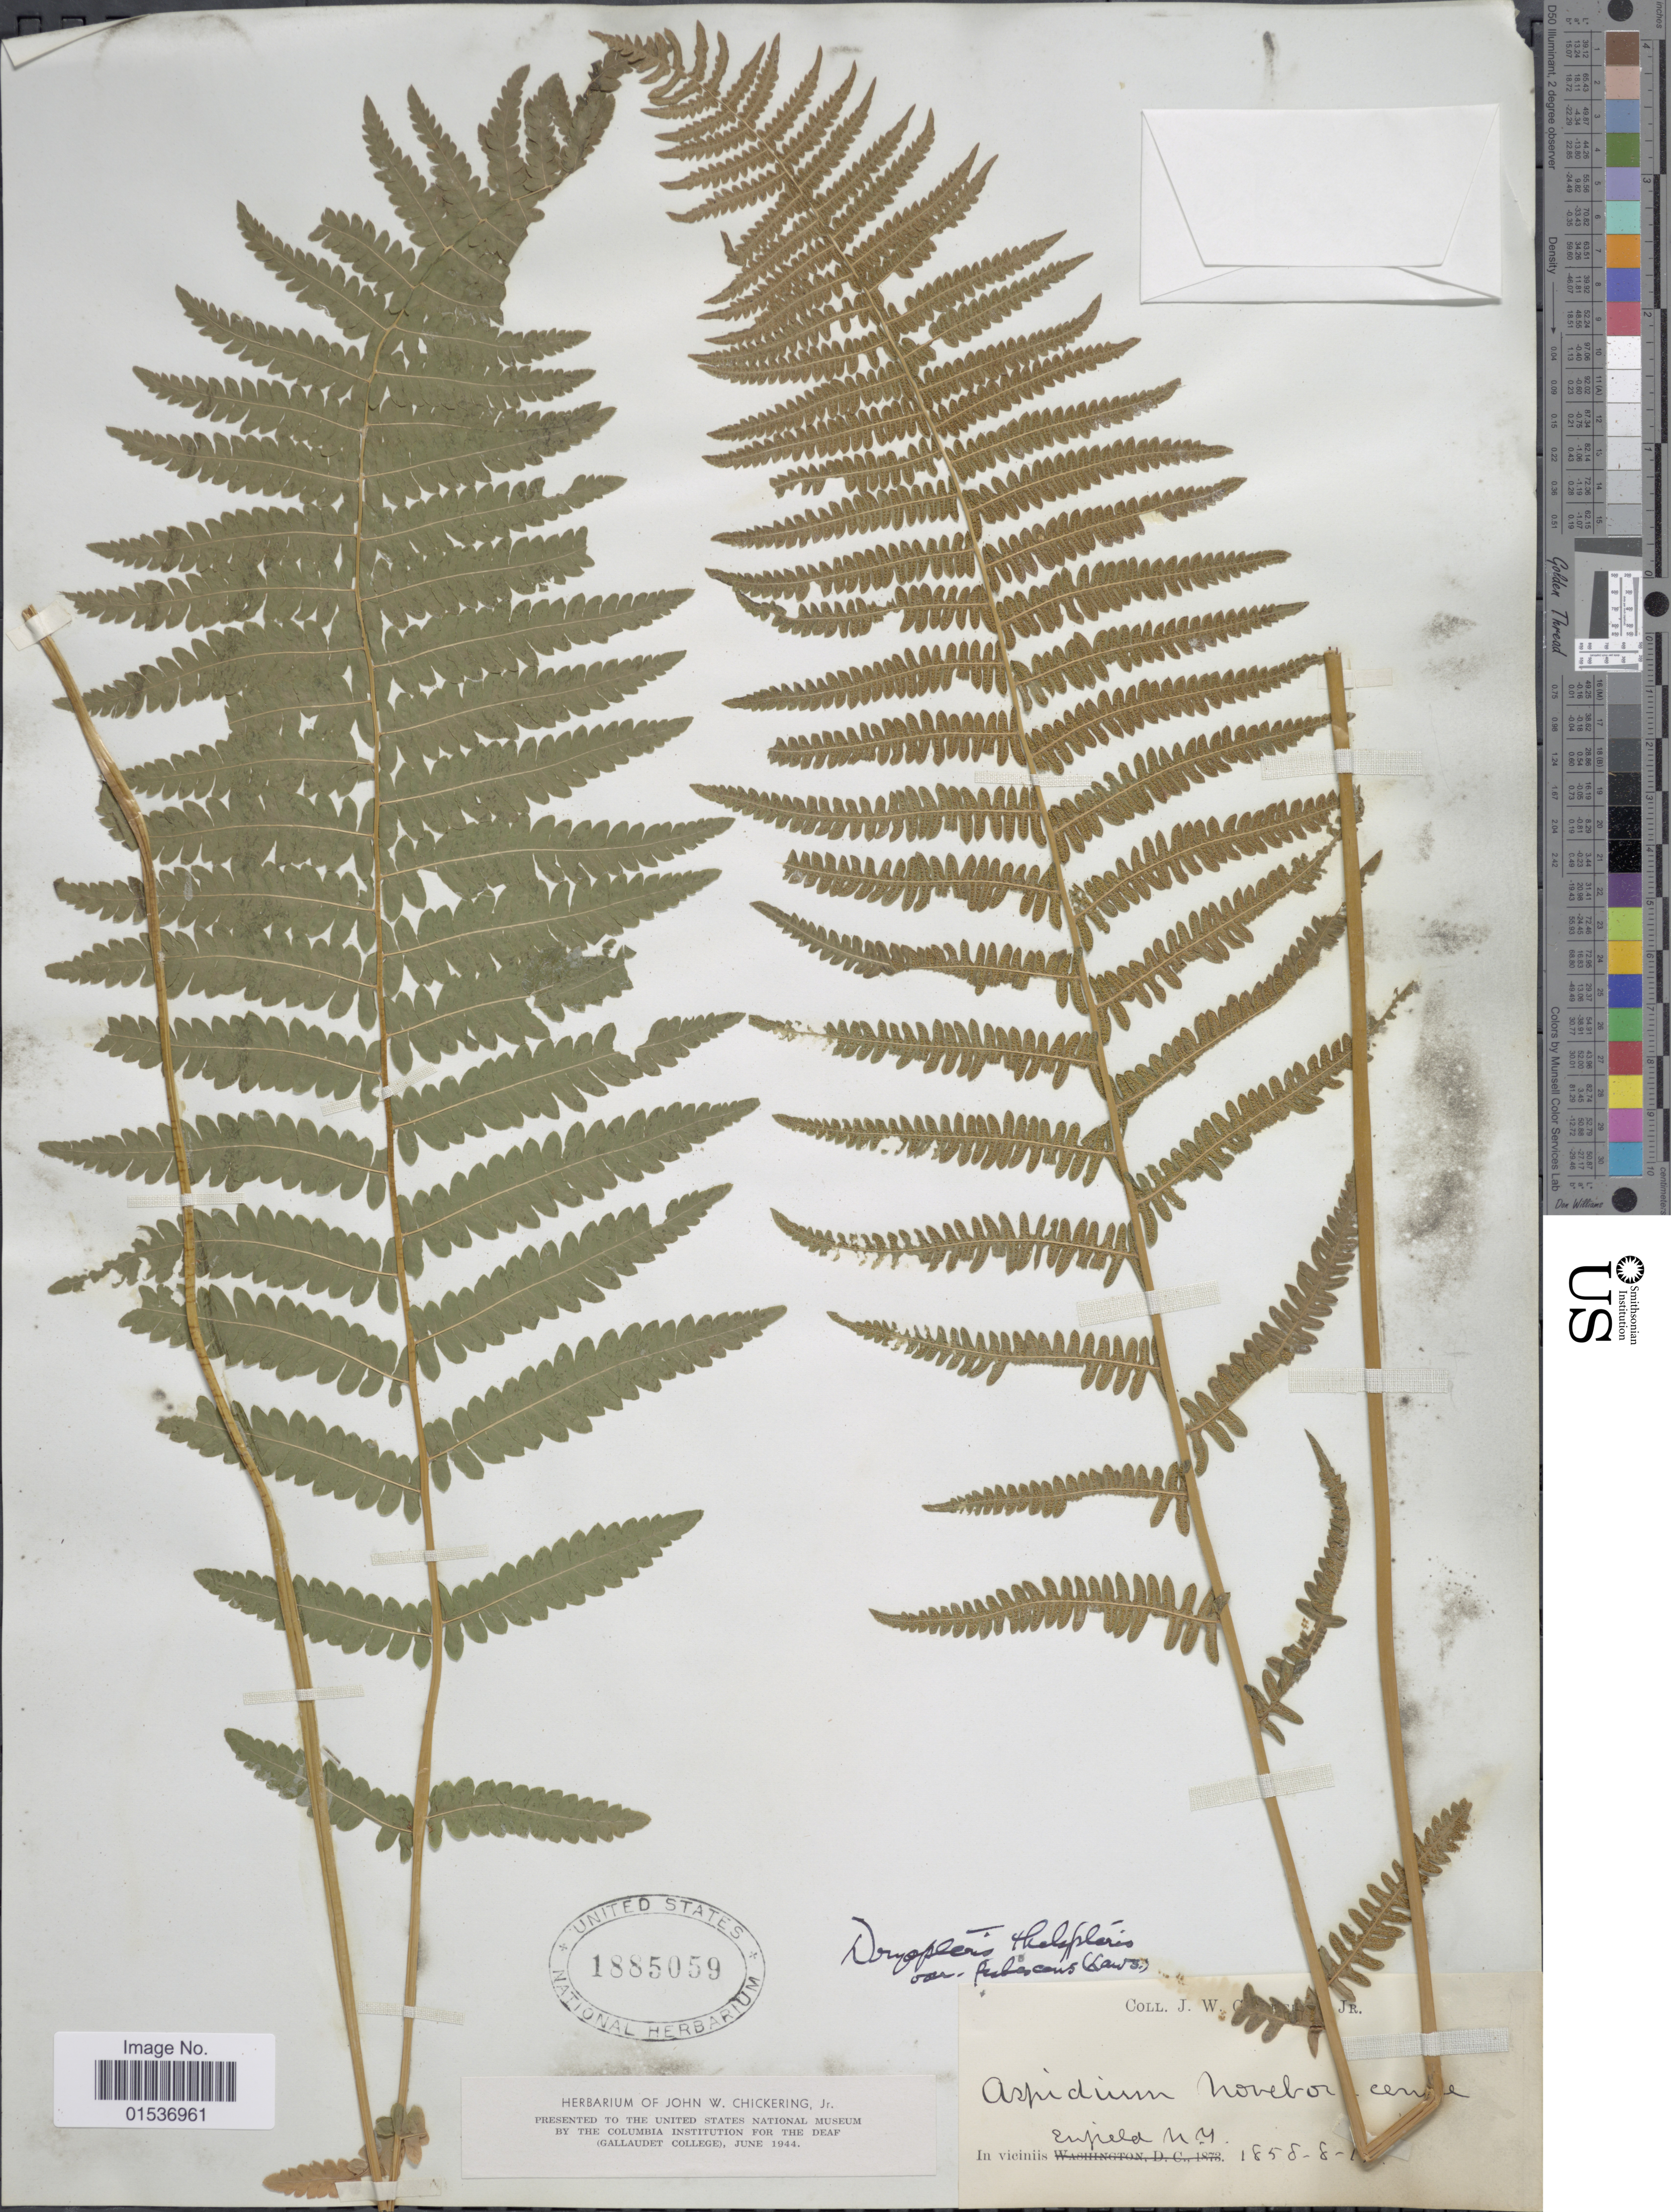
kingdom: Plantae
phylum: Tracheophyta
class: Polypodiopsida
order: Polypodiales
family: Thelypteridaceae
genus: Thelypteris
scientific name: Thelypteris palustris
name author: (Salisb.) Schott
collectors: J. Chickering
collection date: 1858-08-01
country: United States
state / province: New York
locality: In viciniis Enfield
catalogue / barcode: US 1885059